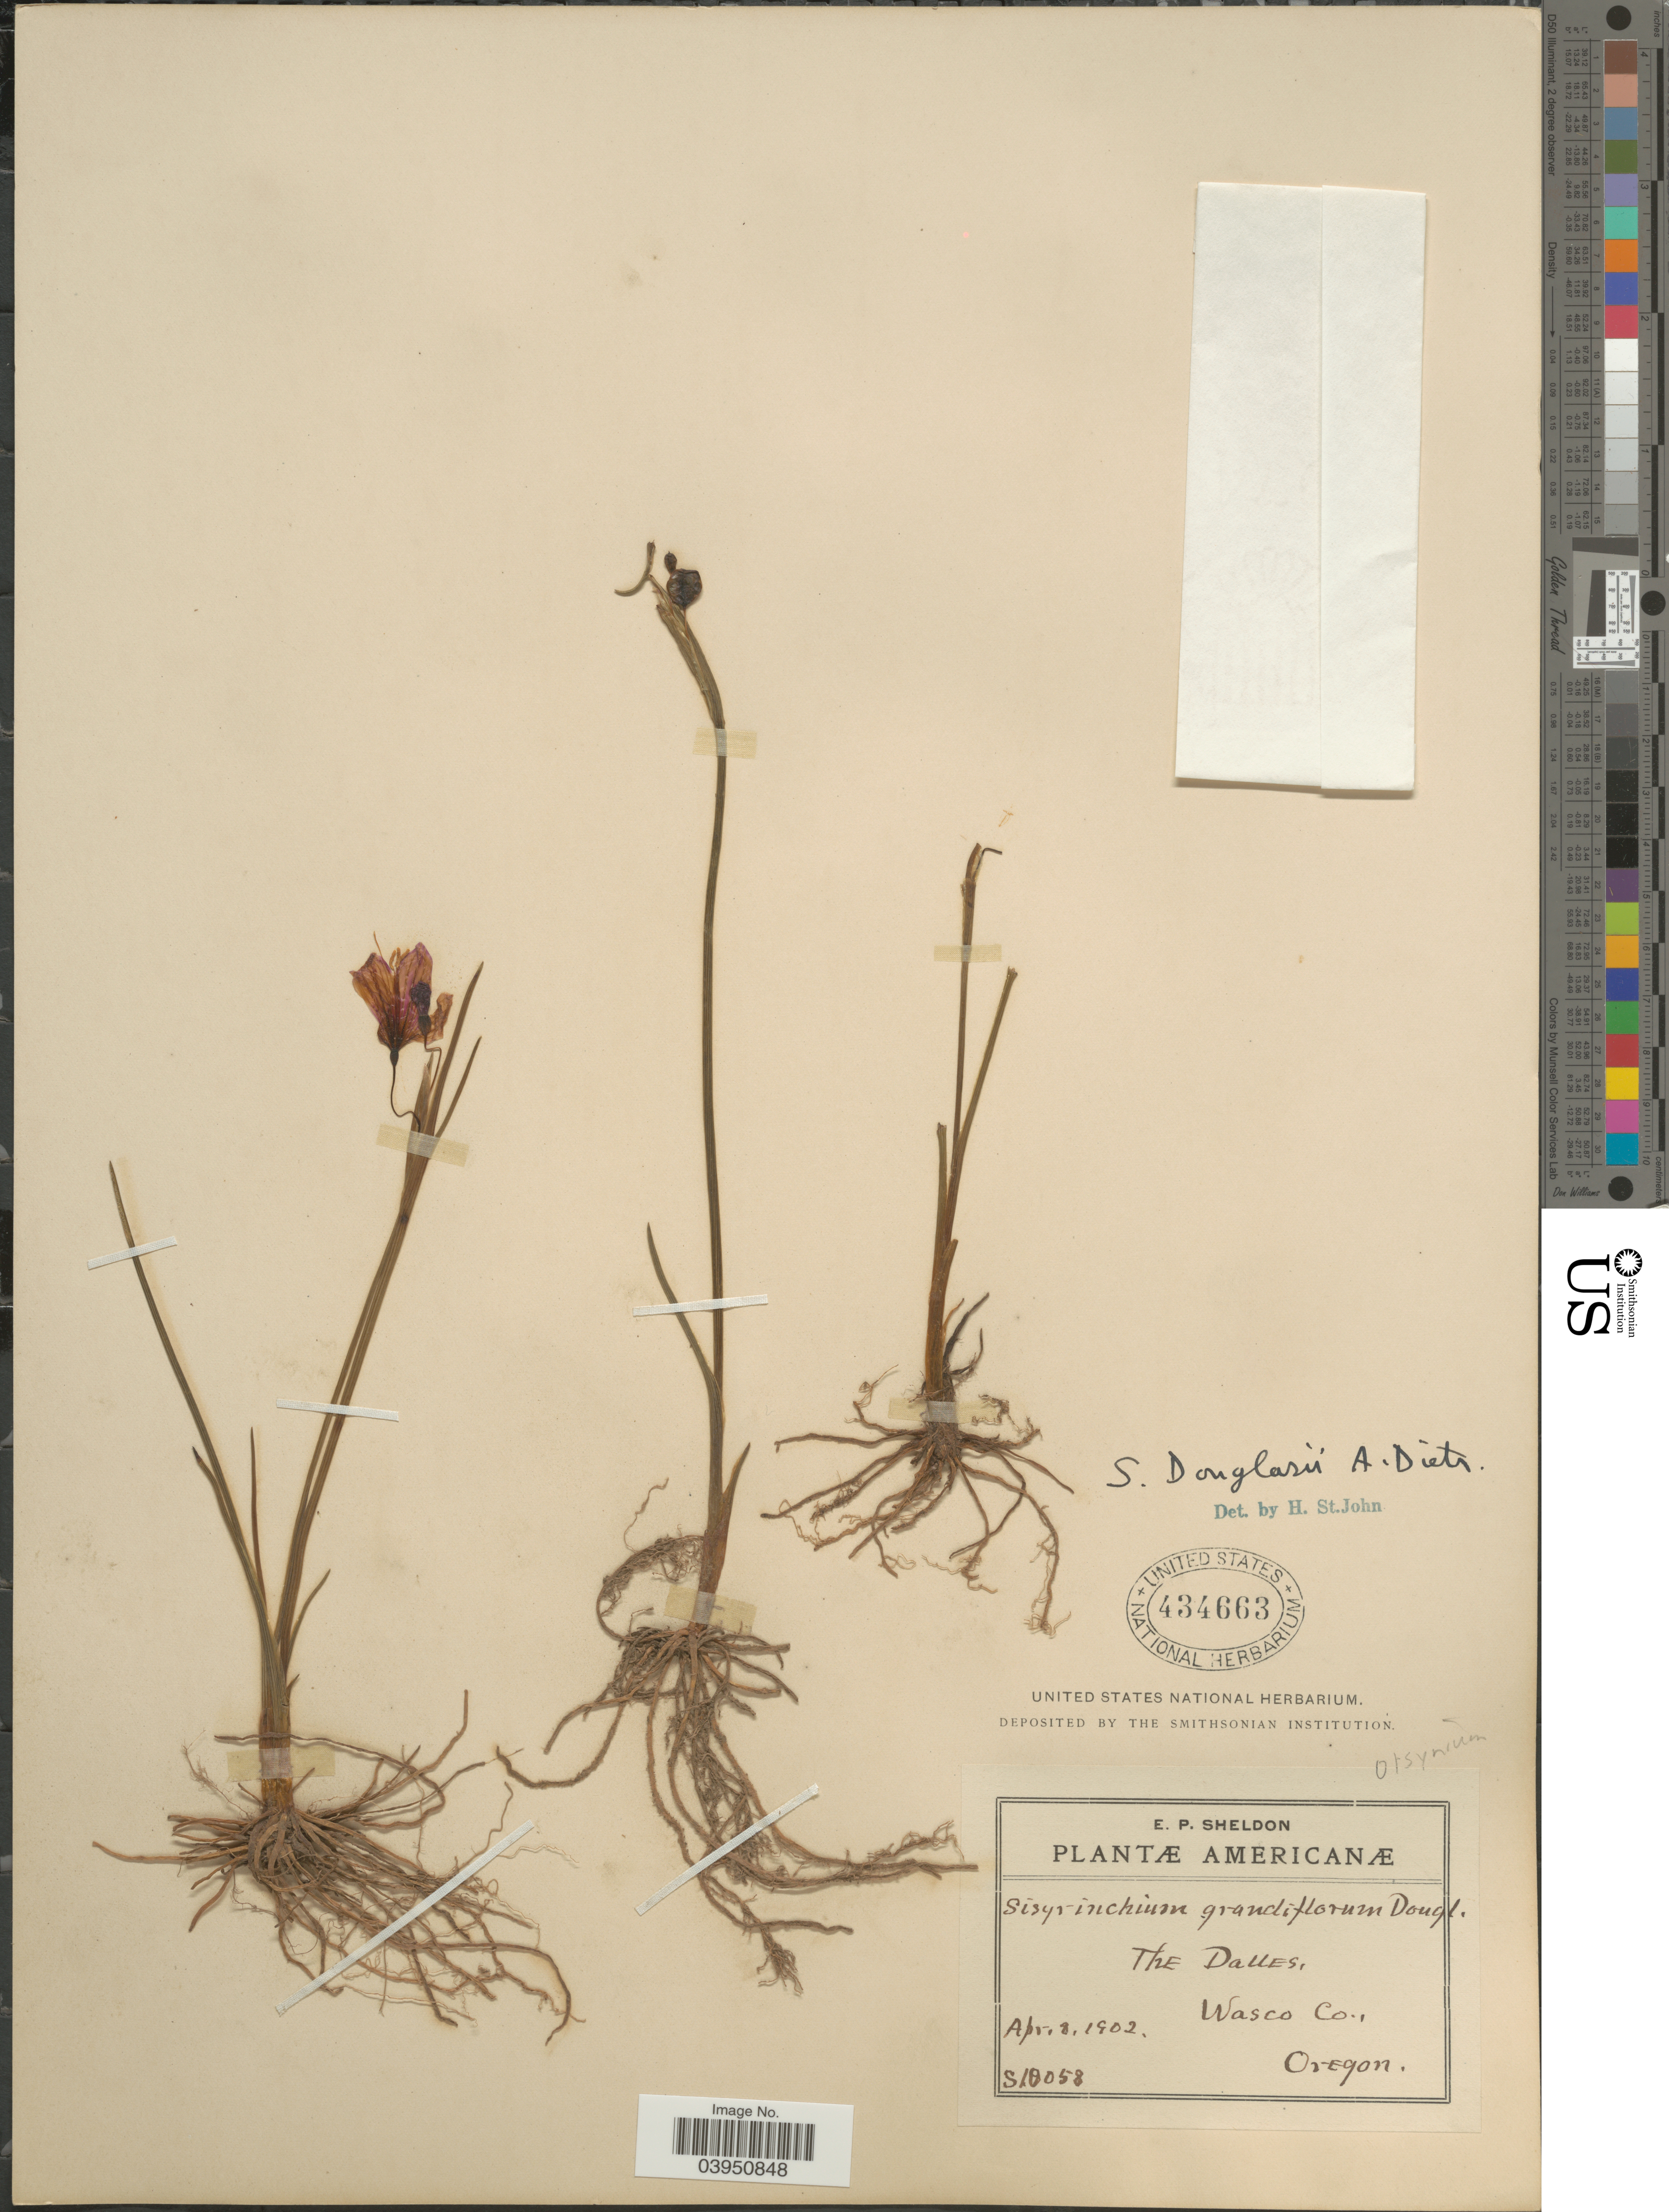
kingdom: Plantae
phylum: Tracheophyta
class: Liliopsida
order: Asparagales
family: Iridaceae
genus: Sisyrinchium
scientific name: Sisyrinchium douglasii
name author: A. Dietr.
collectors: E. P. Sheldon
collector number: S18058*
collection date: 1902-04-08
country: United States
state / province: Oregon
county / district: Wasco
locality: The Dalles, Wasco Co.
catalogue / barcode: US 434663